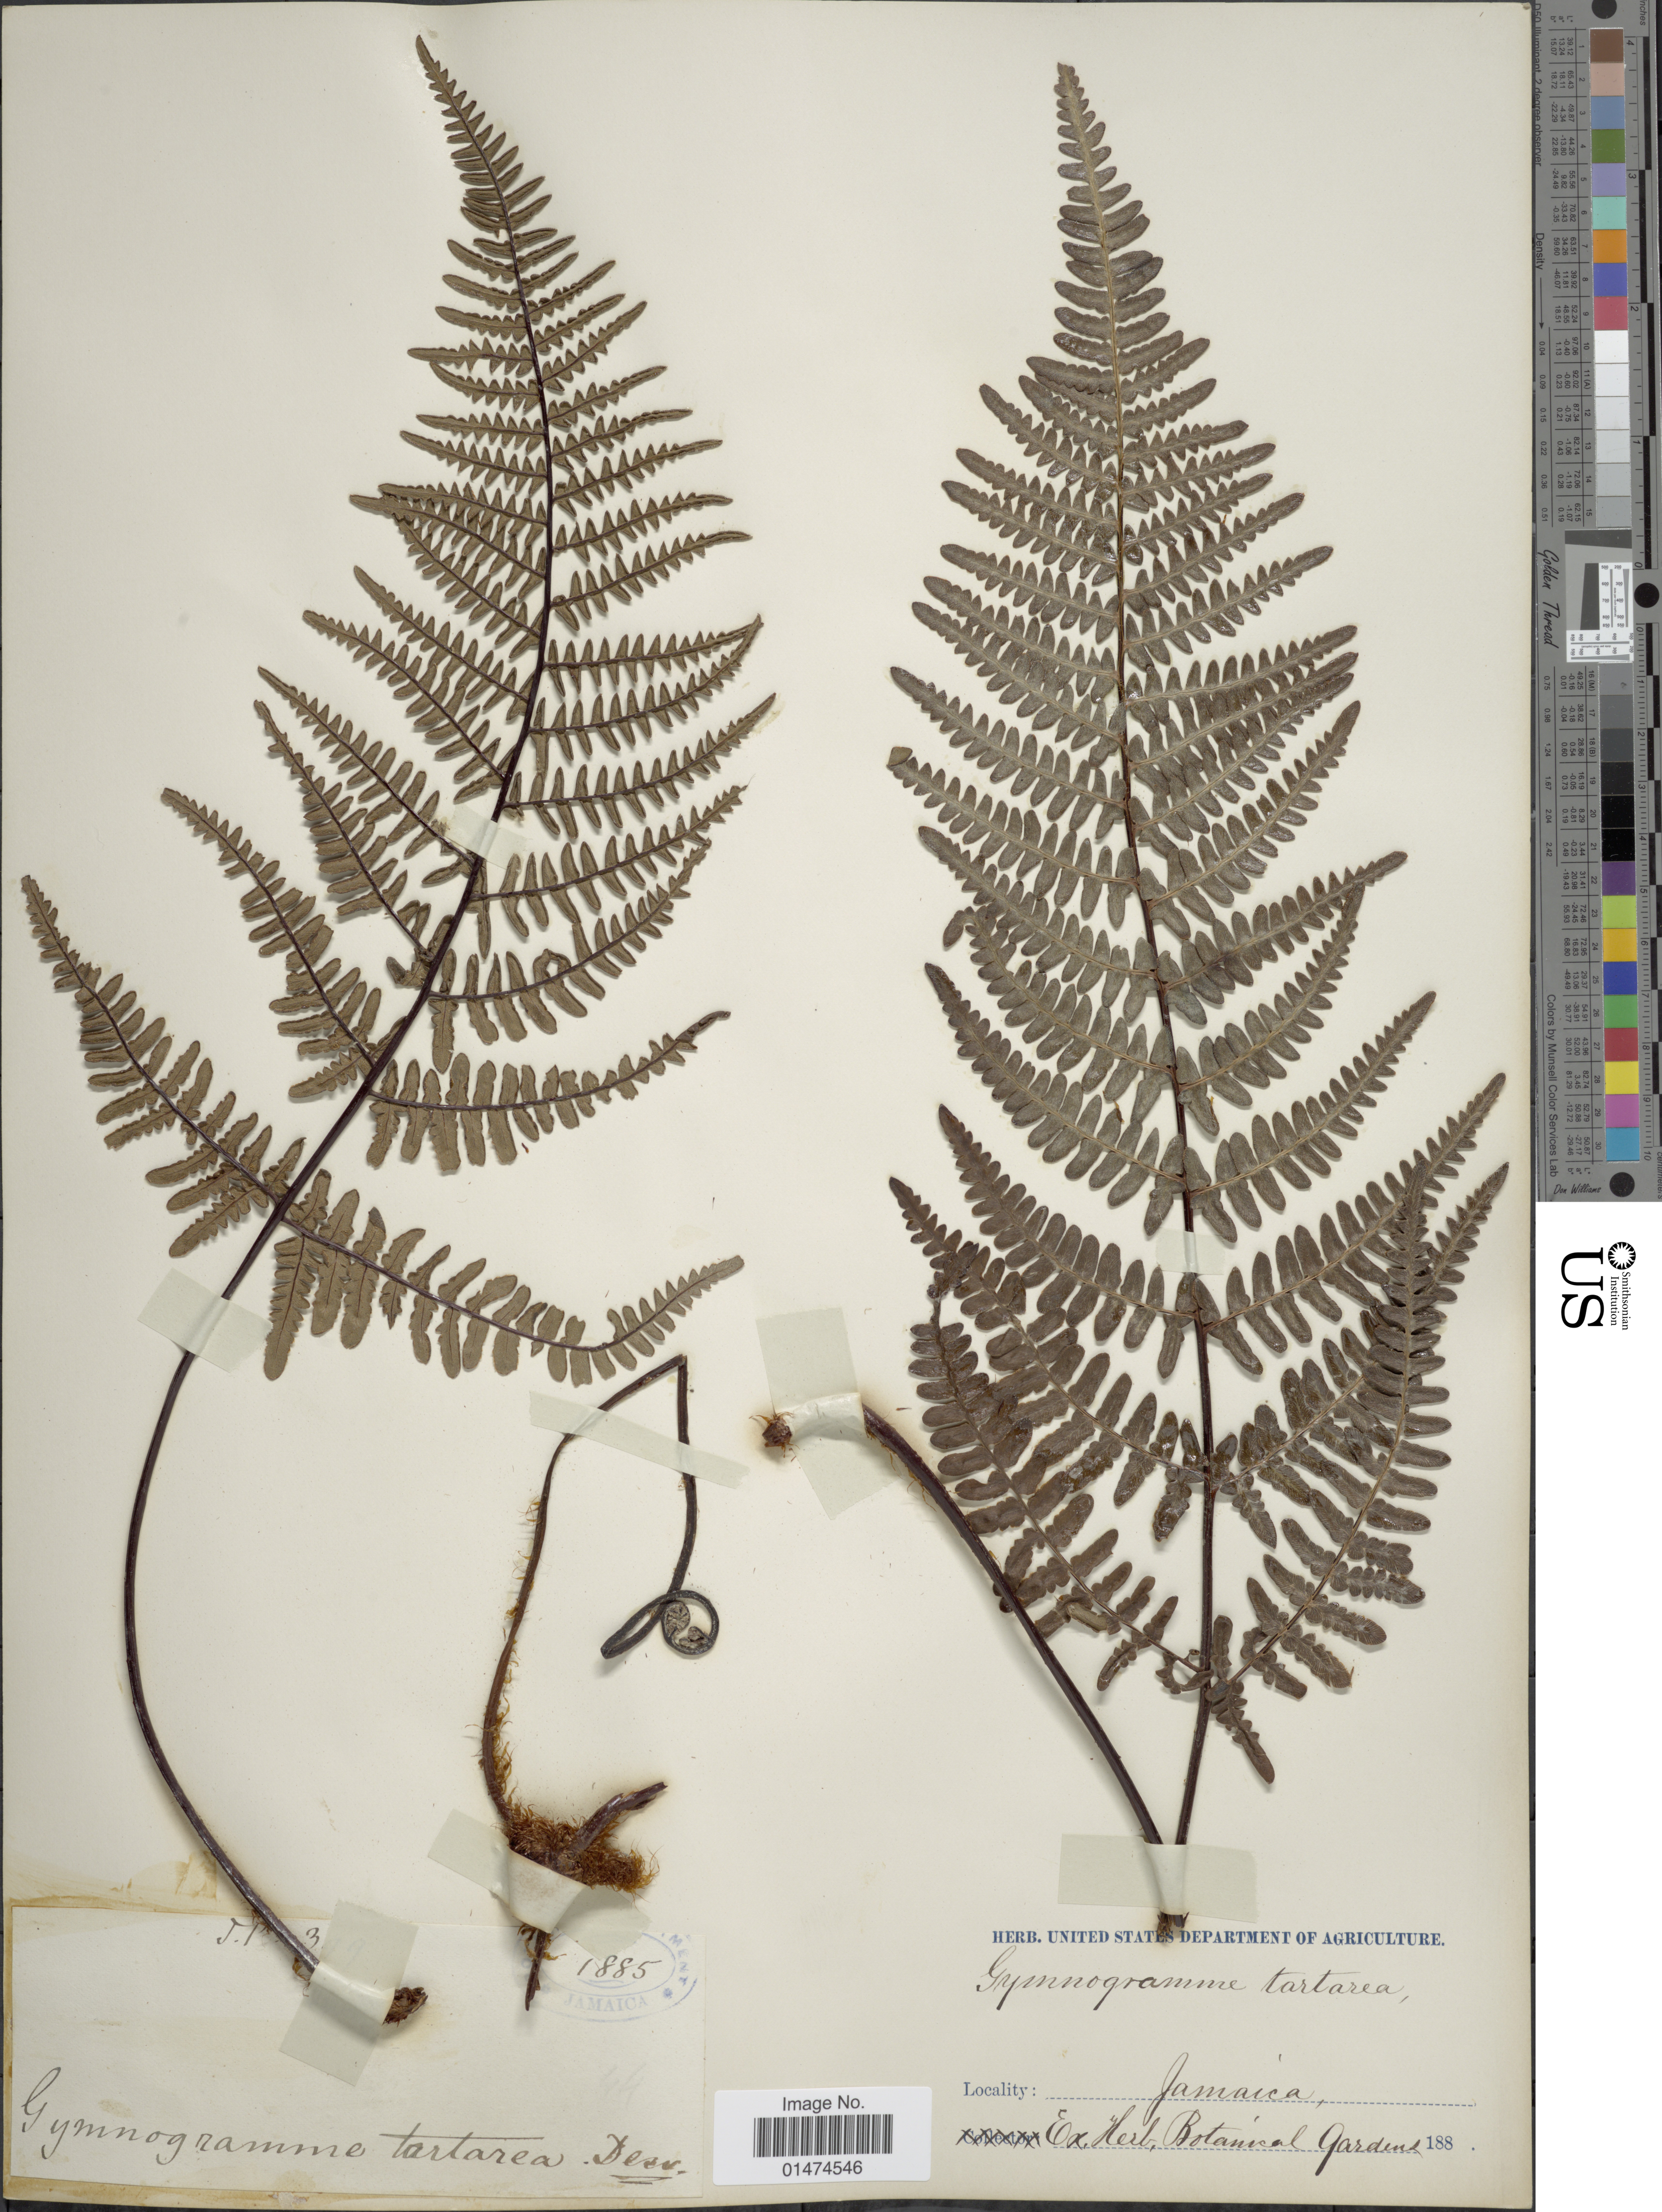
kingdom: Plantae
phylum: Tracheophyta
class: Polypodiopsida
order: Polypodiales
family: Pteridaceae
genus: Pityrogramma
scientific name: Pityrogramma ebenea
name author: (L.) Proctor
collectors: J.P.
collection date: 1885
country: Jamaica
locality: Jamaica.